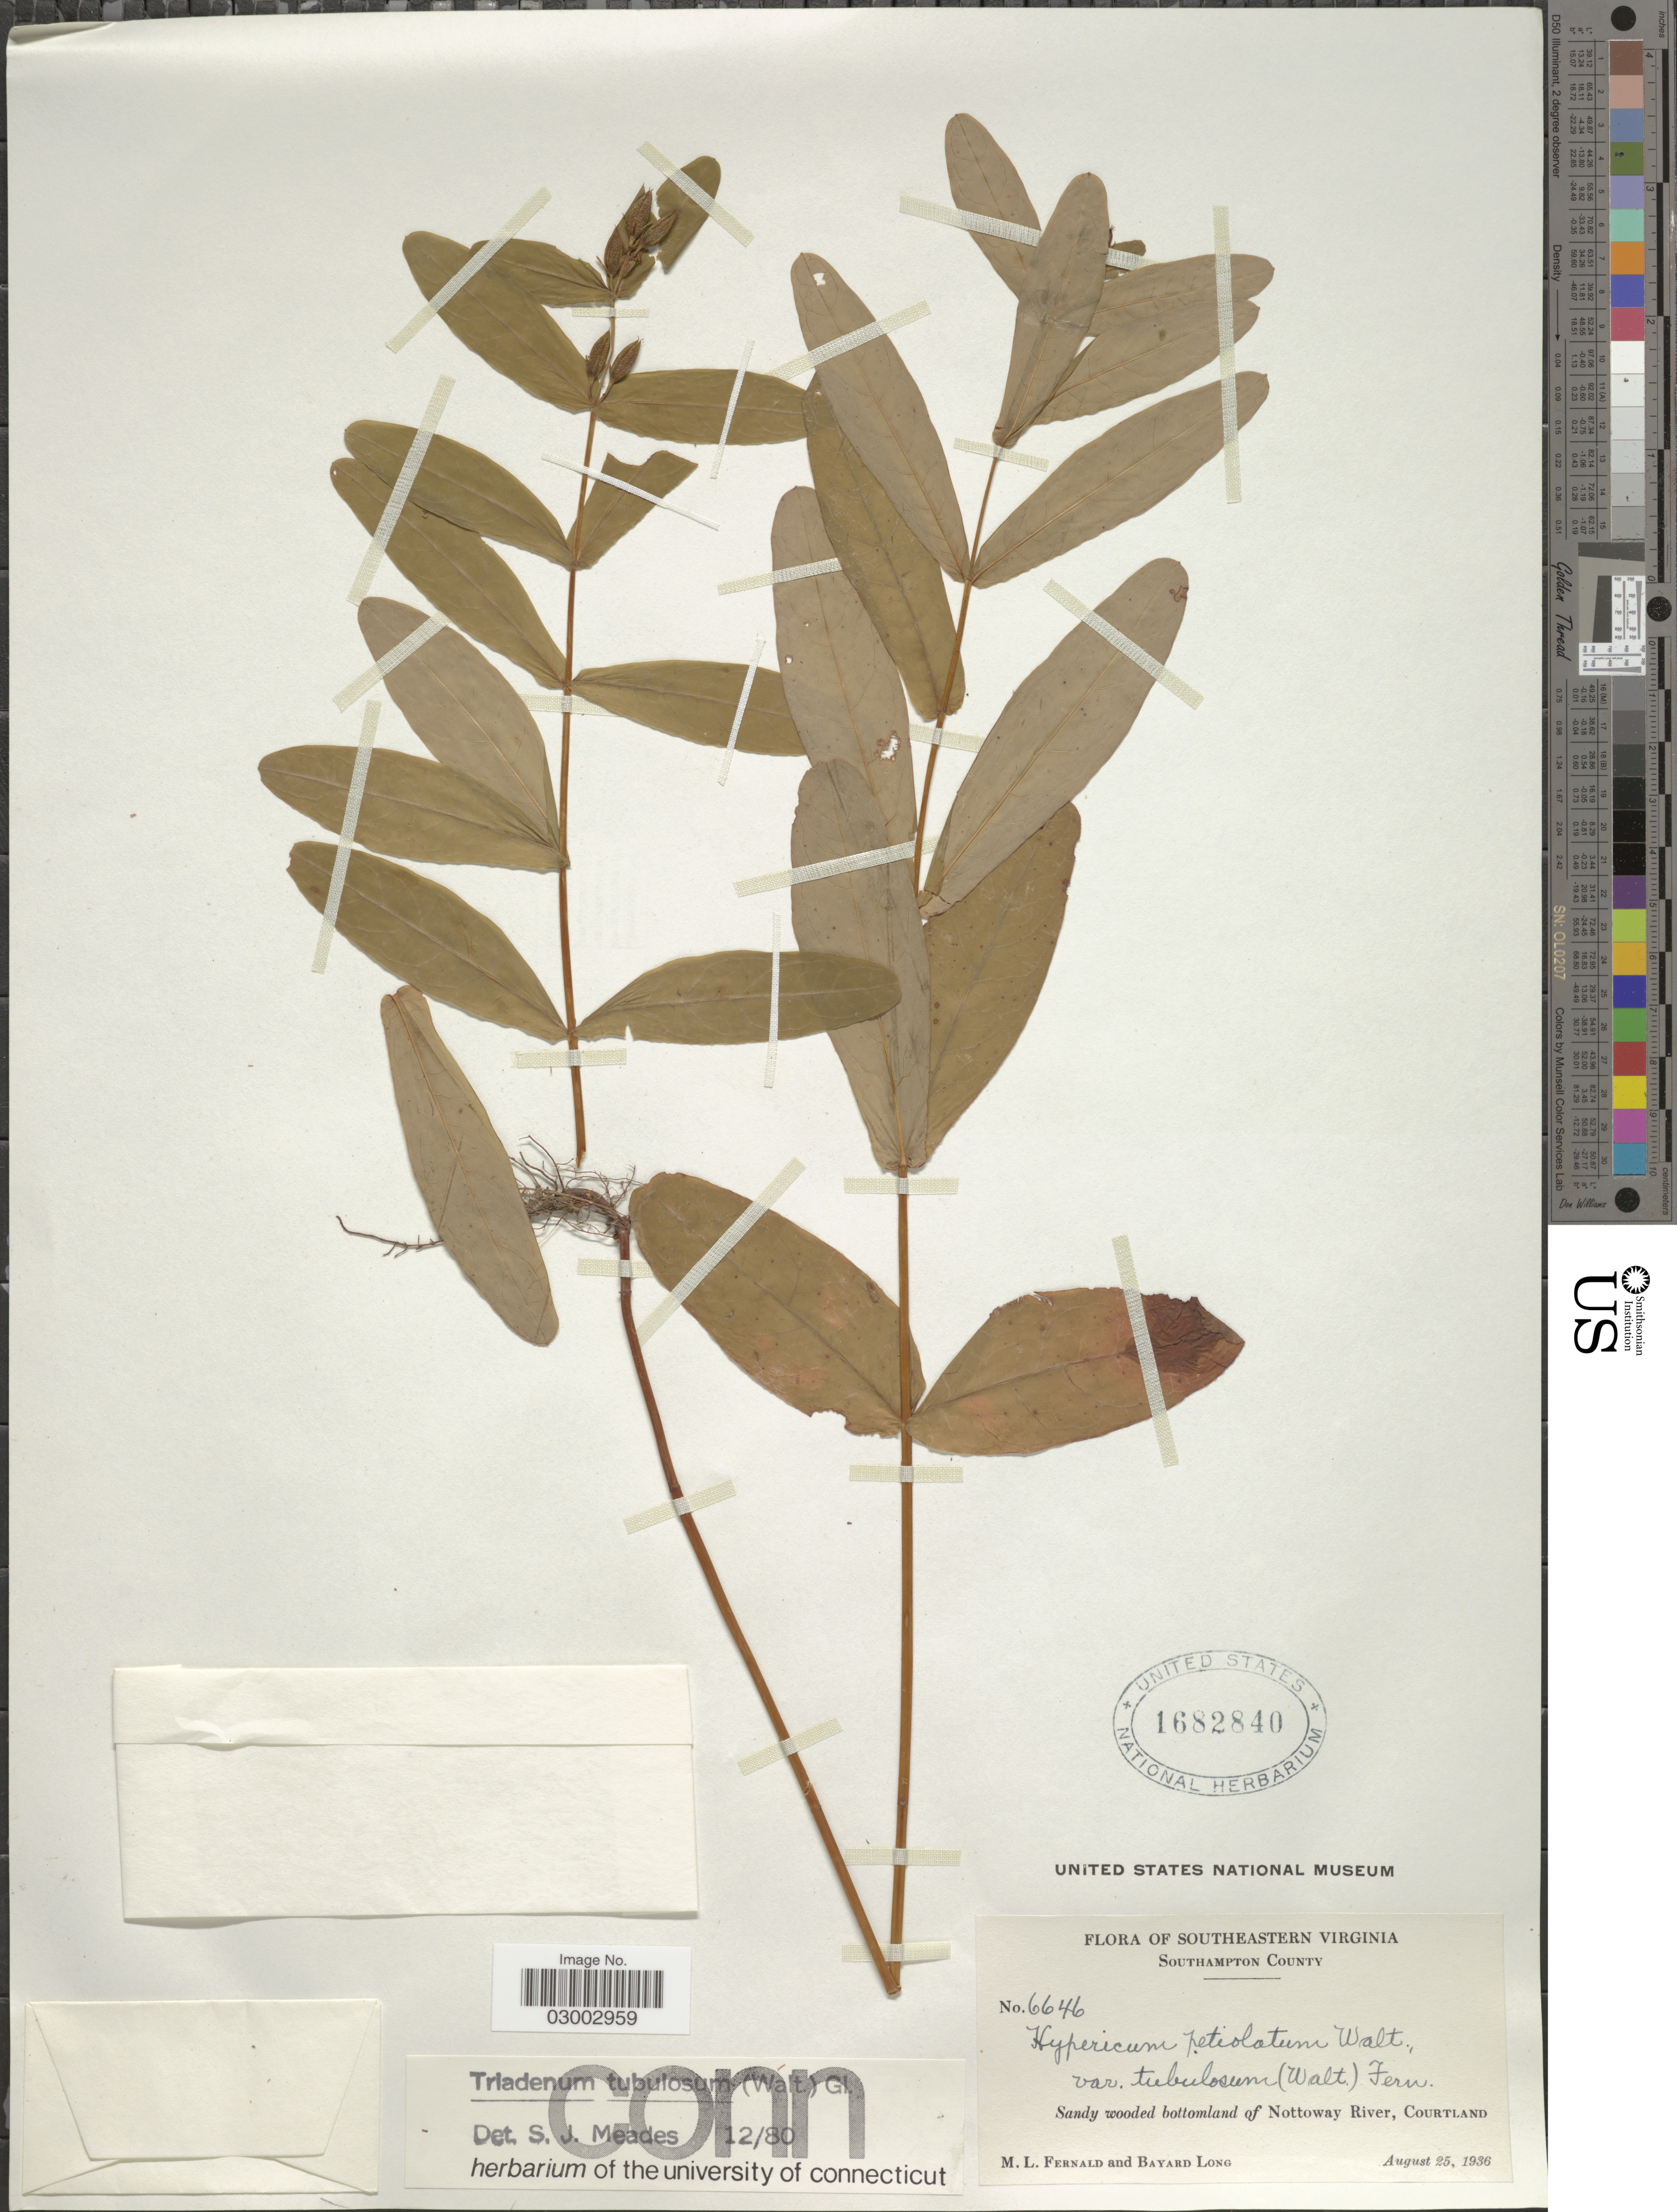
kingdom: Plantae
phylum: Tracheophyta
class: Magnoliopsida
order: Malpighiales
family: Hypericaceae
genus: Hypericum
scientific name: Hypericum tubulosum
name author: Walter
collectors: M. L. Fernald & B. Long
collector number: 6646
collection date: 1936-08-25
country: United States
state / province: Virginia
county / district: Southampton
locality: Southeastern Virginia. Southampton County. Sandy wooded bottomland of Nottoway River, Courtland.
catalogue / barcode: US 1682840